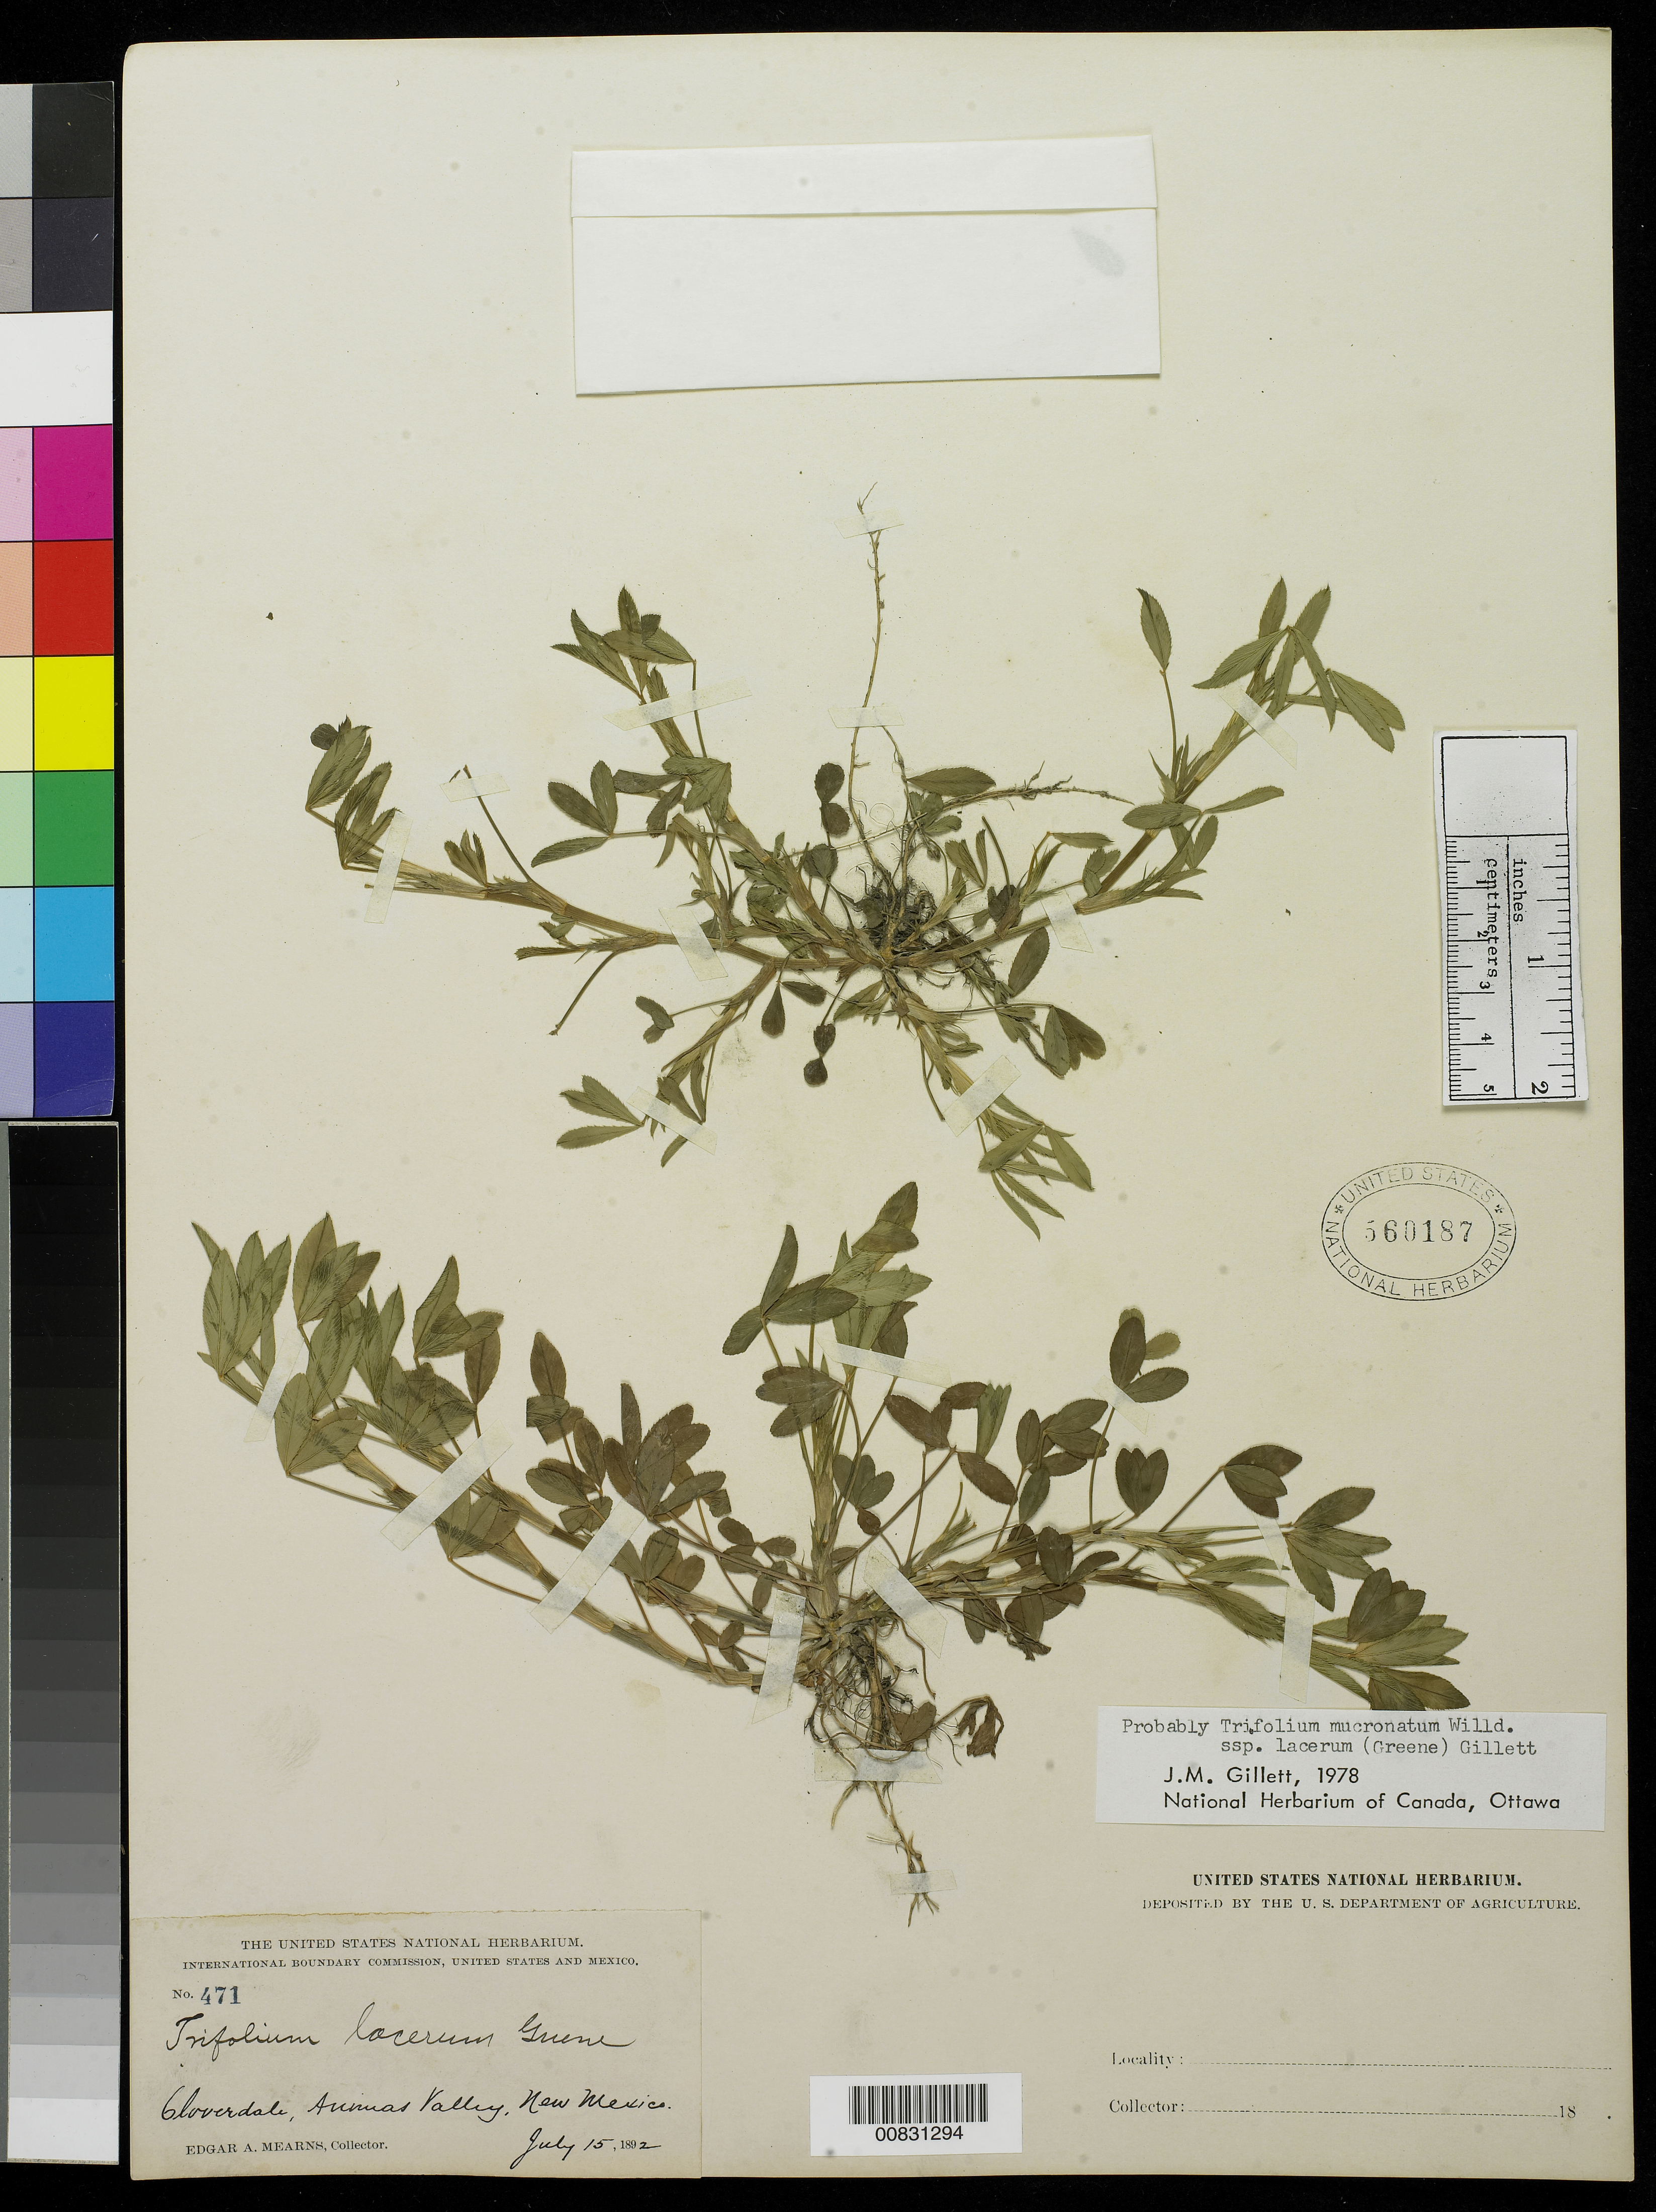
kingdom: Plantae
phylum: Tracheophyta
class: Magnoliopsida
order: Fabales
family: Fabaceae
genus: Trifolium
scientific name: Trifolium mucronatum subsp. lacerum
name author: Willd. ex Spreng.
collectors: E. A. Mearns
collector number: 471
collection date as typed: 15 Jul 1892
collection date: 1892-07-15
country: United States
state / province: New Mexico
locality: Cloverdale, Animas Valley, New Mexico.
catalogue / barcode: US 560187